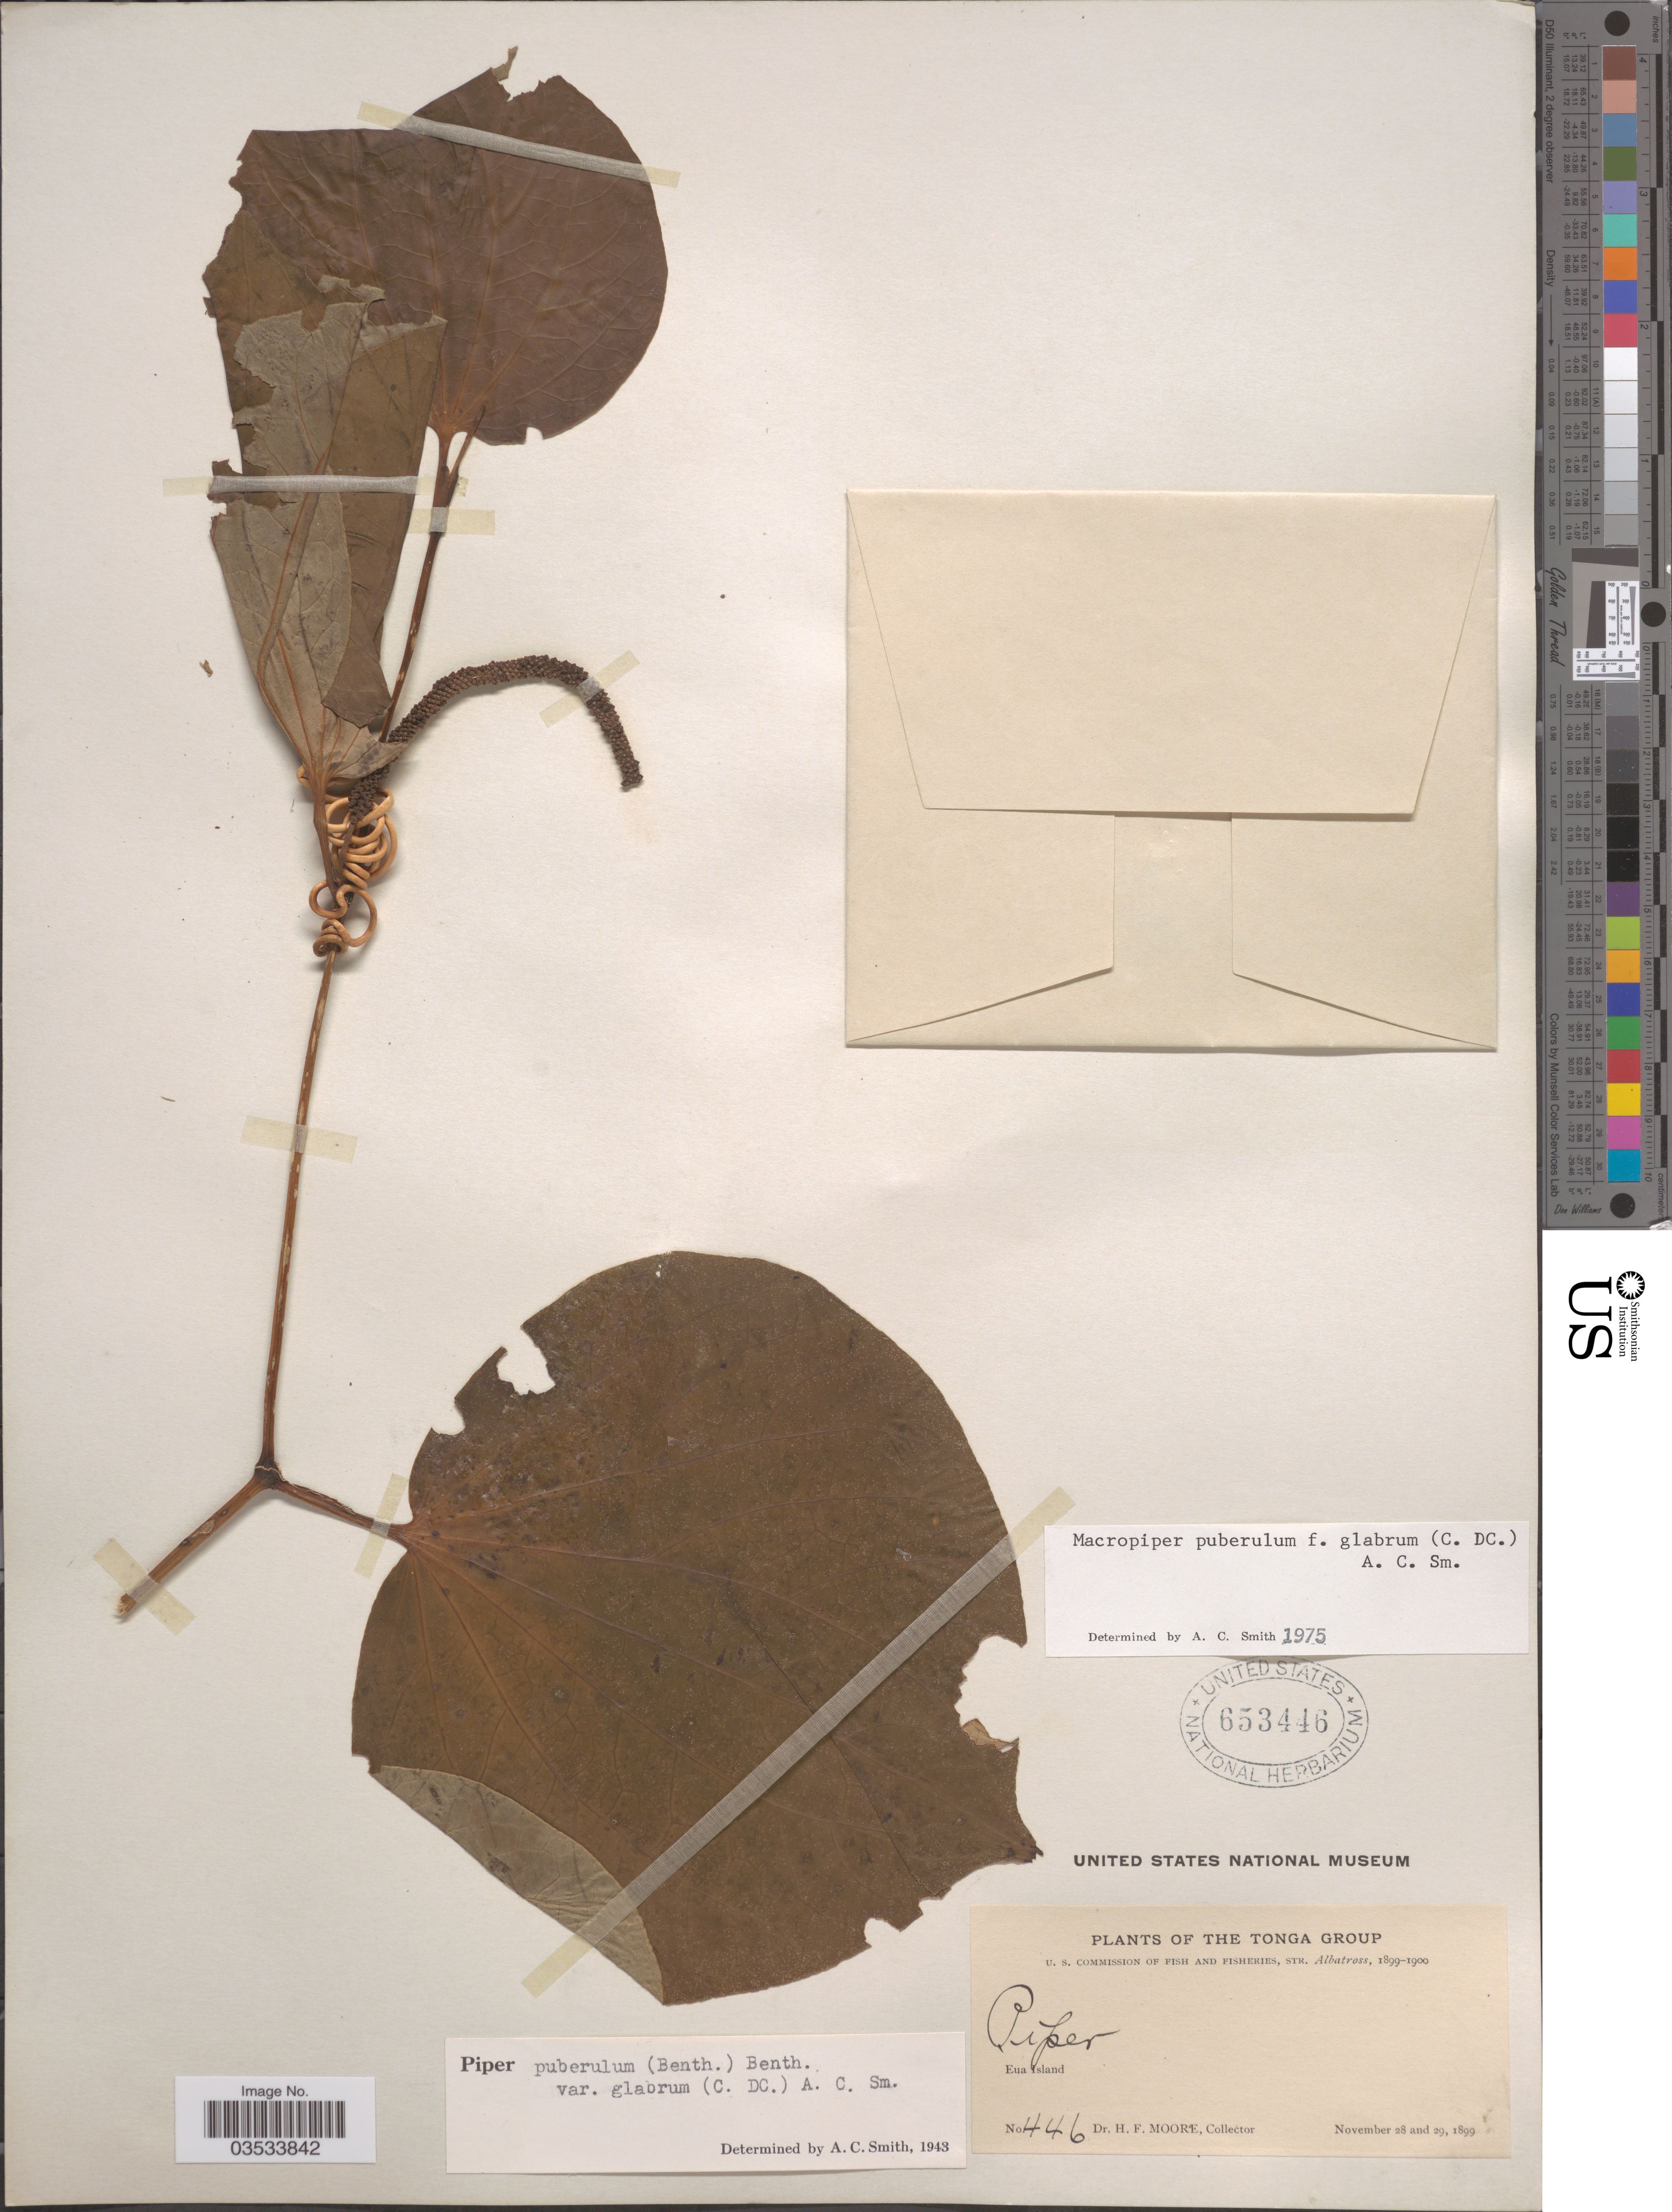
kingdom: Plantae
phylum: Tracheophyta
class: Magnoliopsida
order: Piperales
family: Piperaceae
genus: Piper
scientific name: Piper puberulum var. glabrum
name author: (C. DC.) C.A. Sm.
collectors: H. F. Moore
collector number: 446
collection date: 1899-11-28/1899-11-29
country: Tonga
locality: The Tonga Group. Eua Island.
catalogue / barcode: US 653446